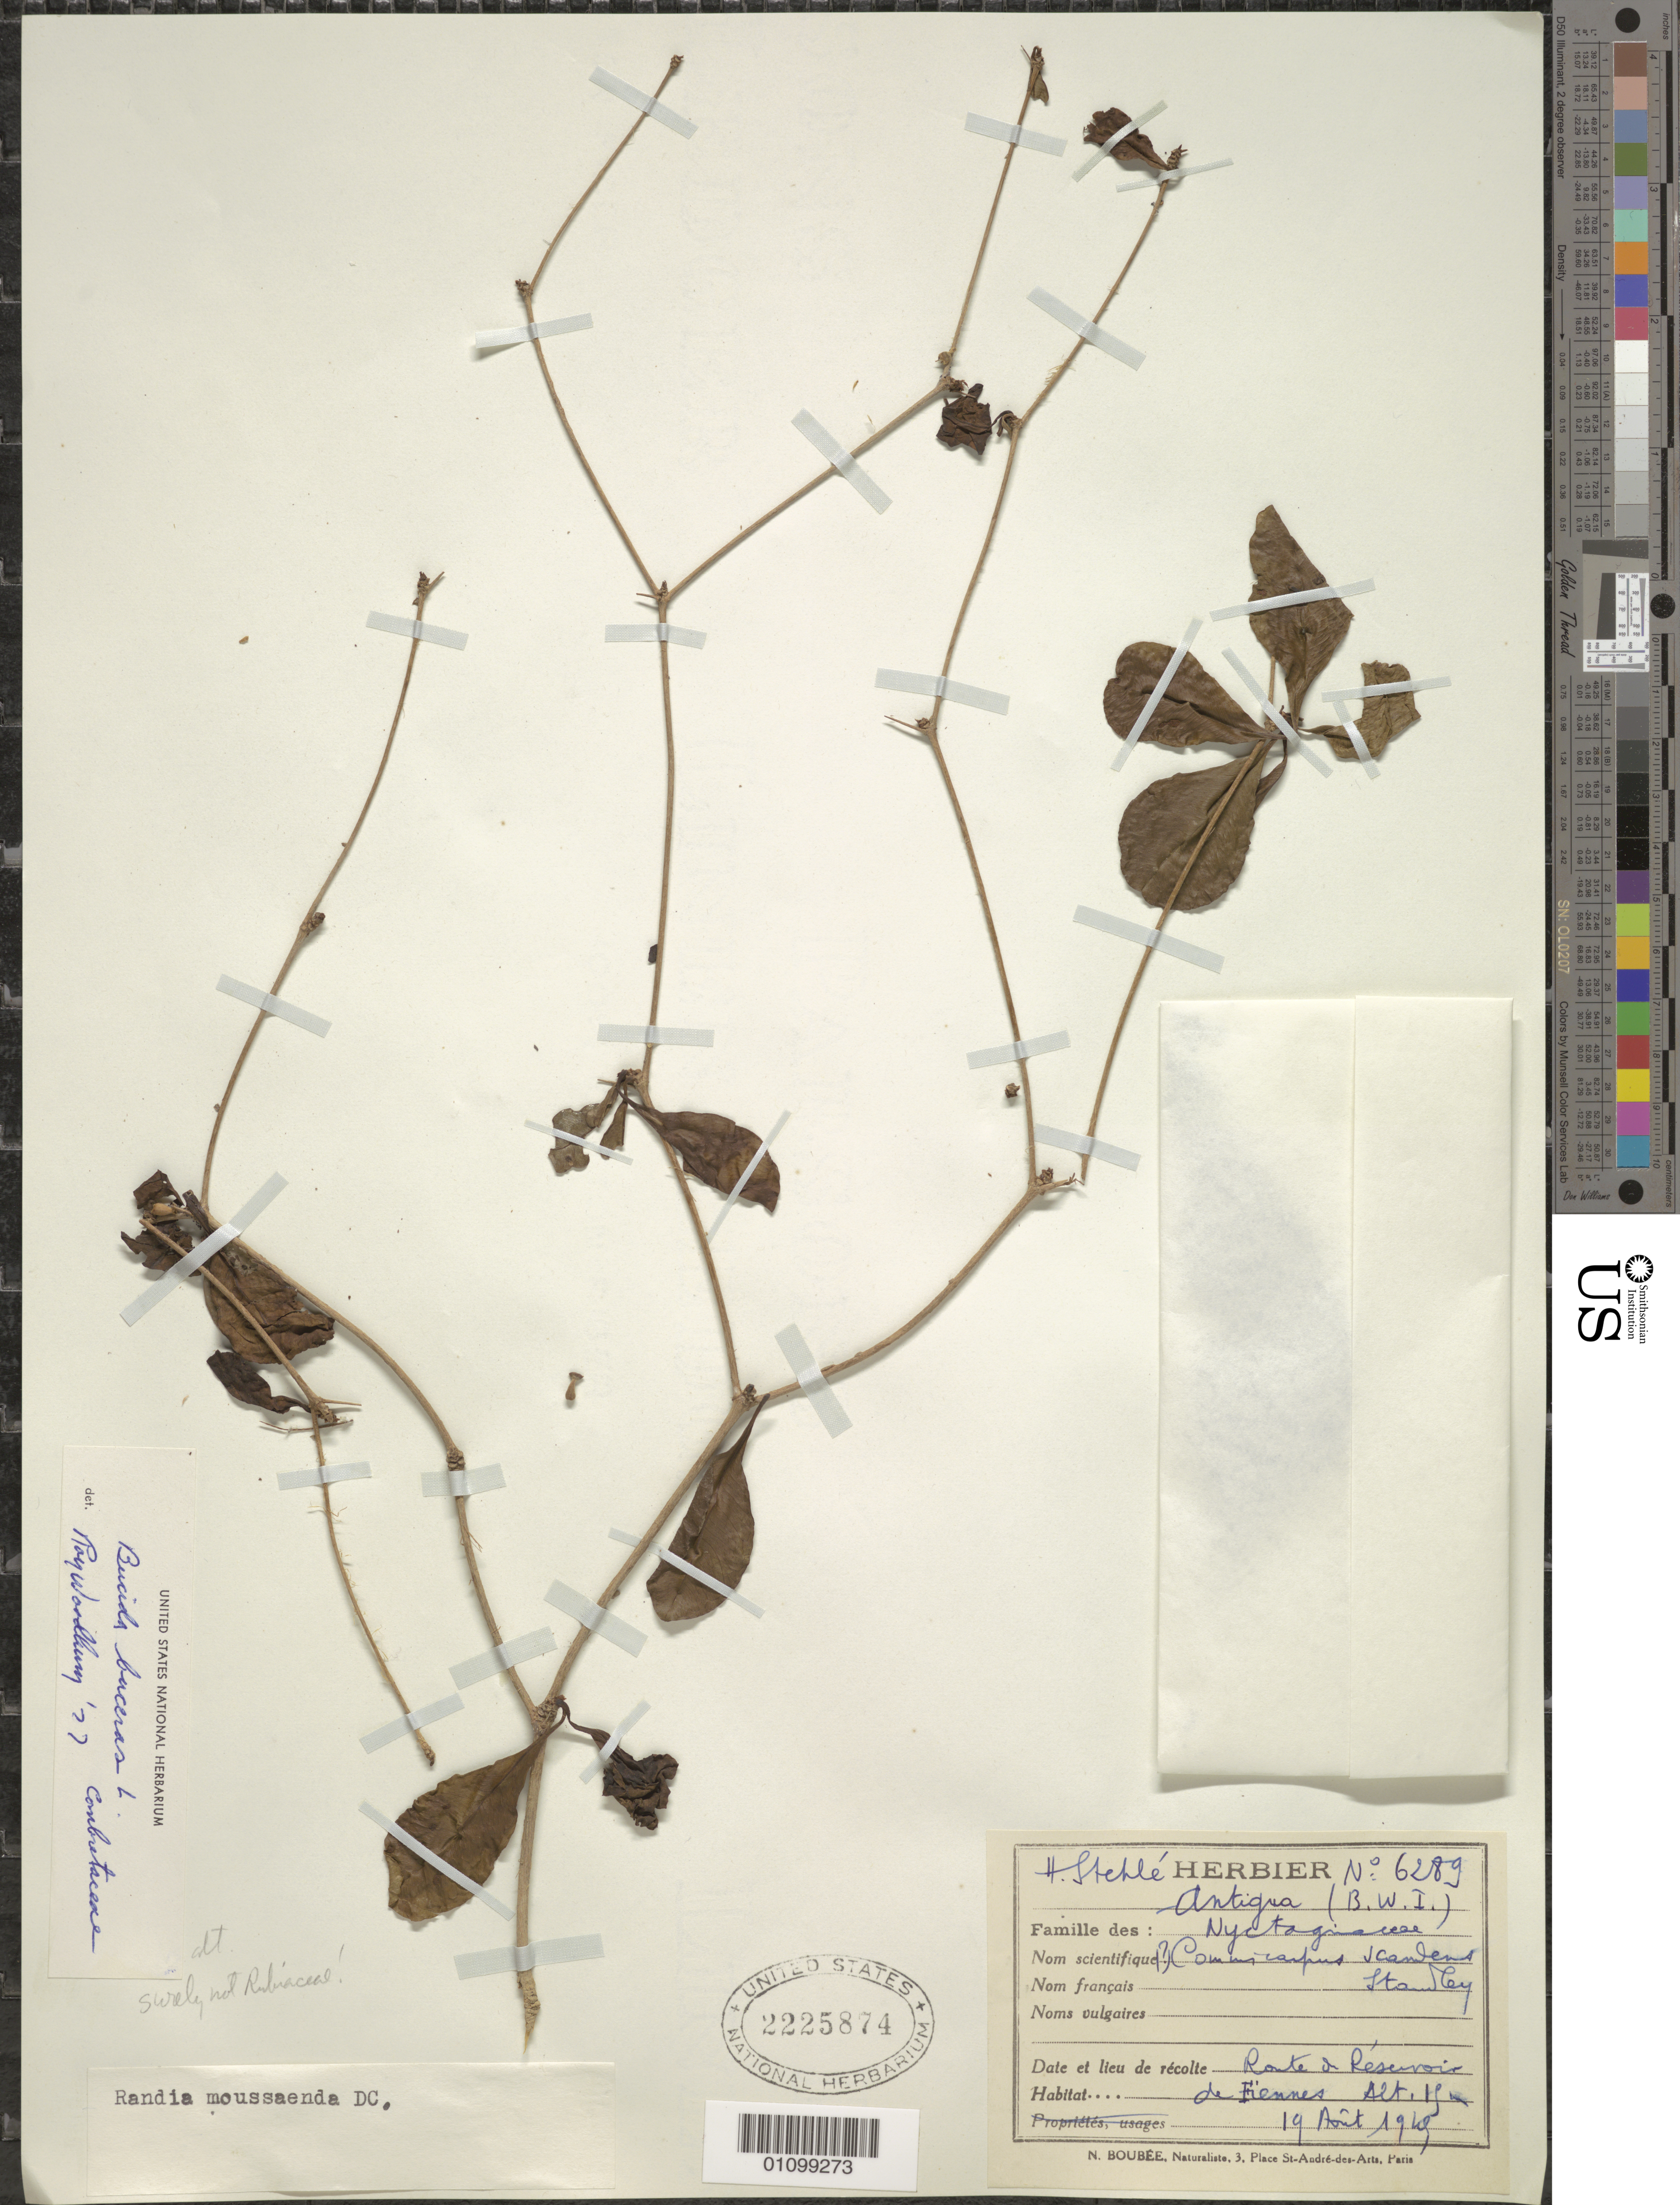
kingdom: Plantae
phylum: Tracheophyta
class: Magnoliopsida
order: Myrtales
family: Combretaceae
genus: Terminalia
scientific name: Terminalia buceras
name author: (L.) C. Wright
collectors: H. Stehlé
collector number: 6289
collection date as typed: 19 Aug 1919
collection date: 1919-08-19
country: Antigua and Barbuda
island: Antigua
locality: Route de Reservoir de Fiennes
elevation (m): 15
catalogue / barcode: US 2225874